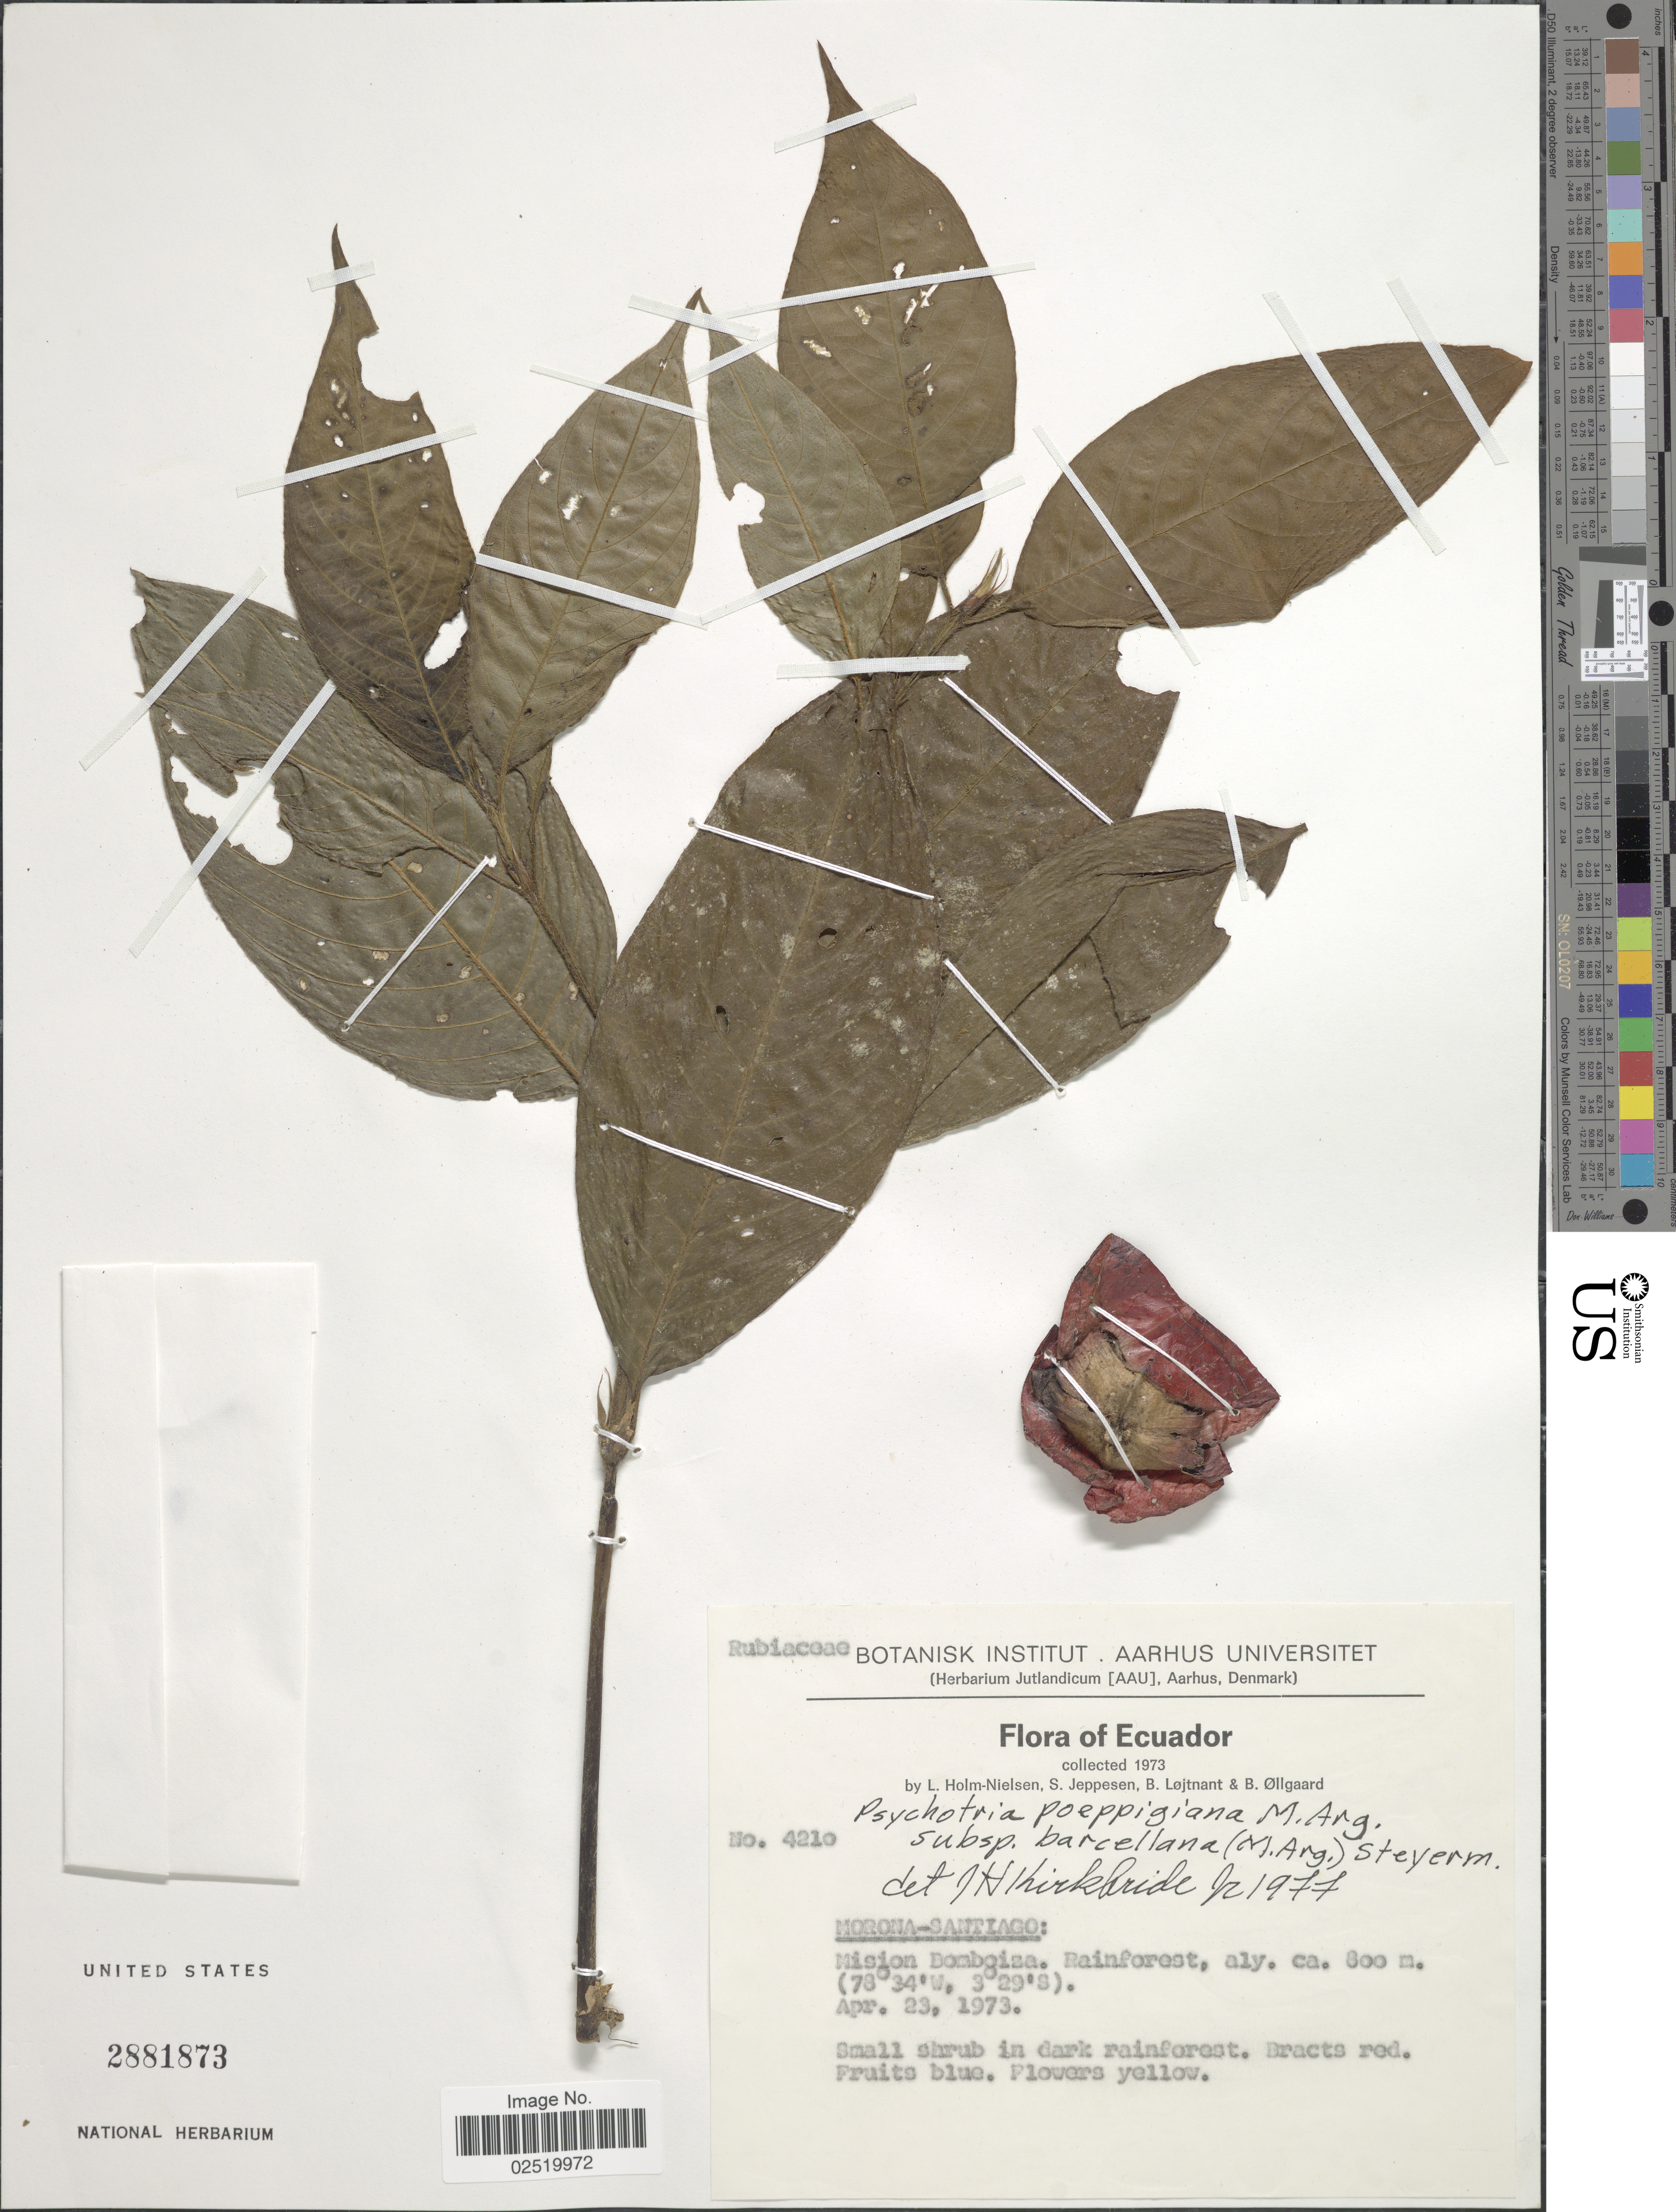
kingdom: Plantae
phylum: Tracheophyta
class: Magnoliopsida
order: Gentianales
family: Rubiaceae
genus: Psychotria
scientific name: Psychotria poeppigiana subsp. barcellana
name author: (Müll. Arg.) Steyerm.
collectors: L. Holm-Nielsen, S. Jeppesen, B. Löjtnant & B. Øllgaard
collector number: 4210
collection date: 1973-04-23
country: Ecuador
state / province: Morona-Santiago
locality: Miison Bomboiza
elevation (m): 800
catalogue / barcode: US 2881873